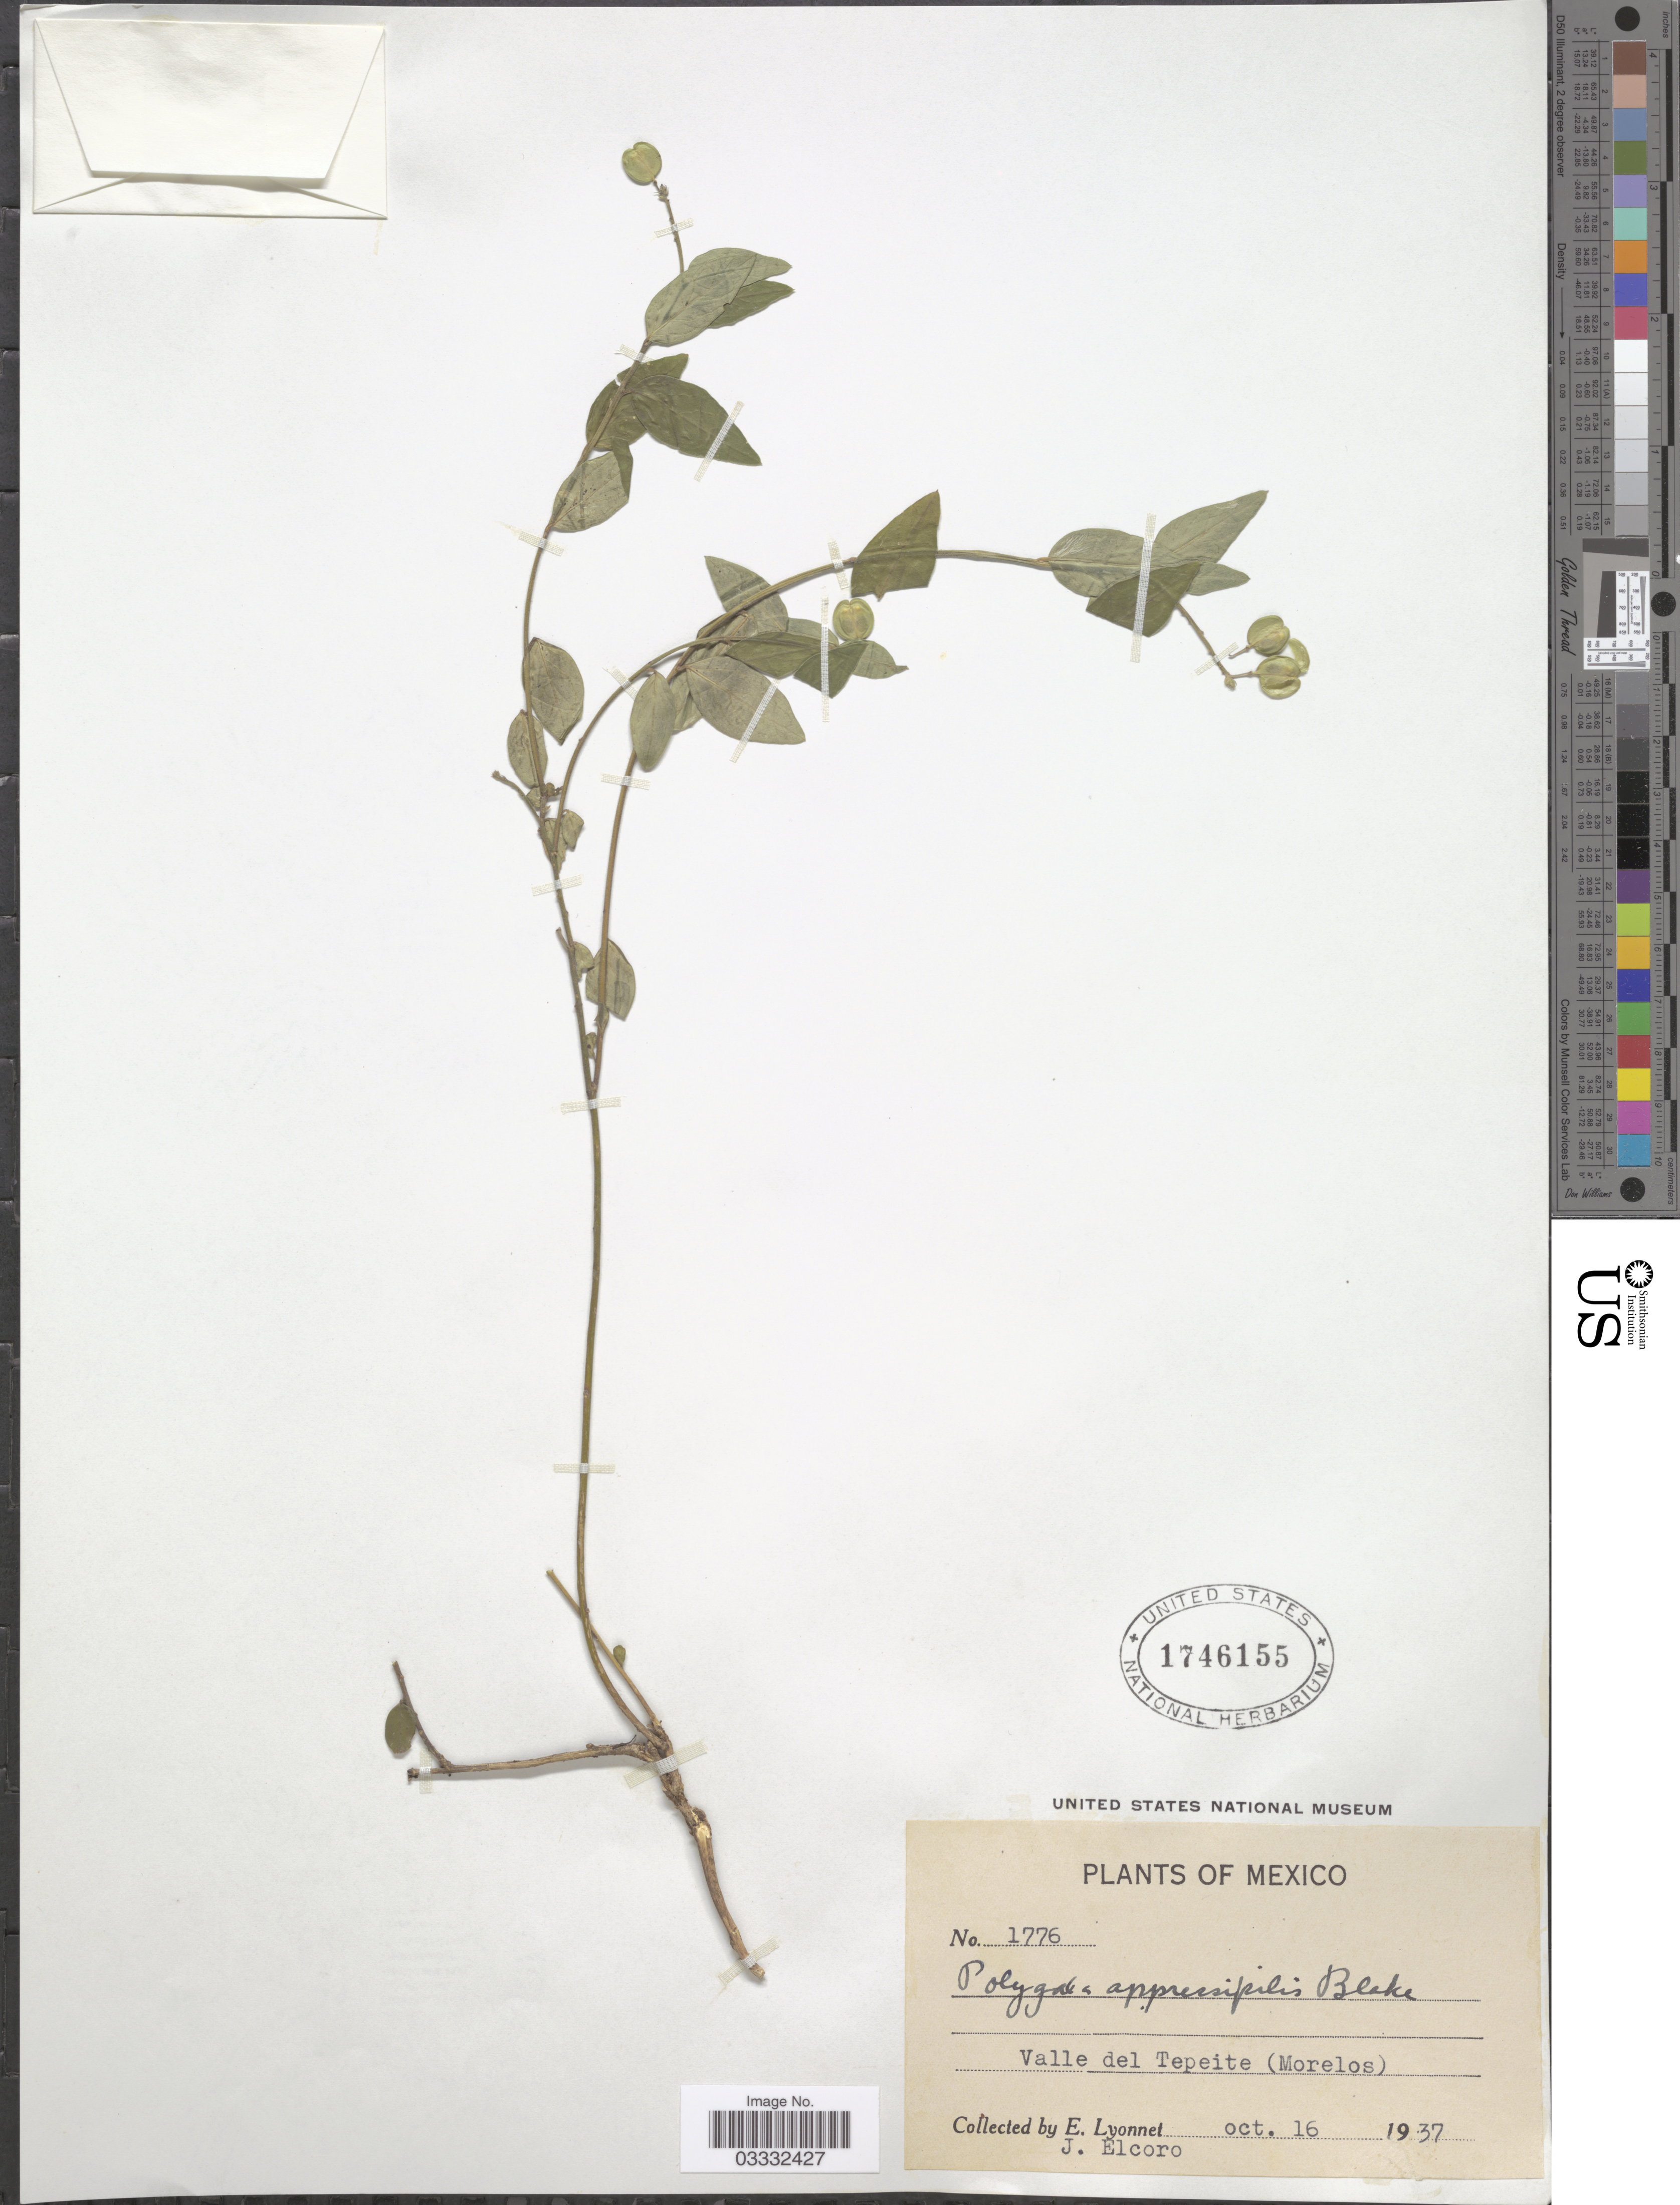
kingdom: Plantae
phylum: Tracheophyta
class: Magnoliopsida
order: Fabales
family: Polygalaceae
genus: Polygala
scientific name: Polygala appressipilis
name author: S.F. Blake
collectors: E. Lyonnet & J. Elcoro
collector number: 1776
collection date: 1937-10-16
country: Mexico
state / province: Morelos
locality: Valle del Tepeite.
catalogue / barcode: US 1746155